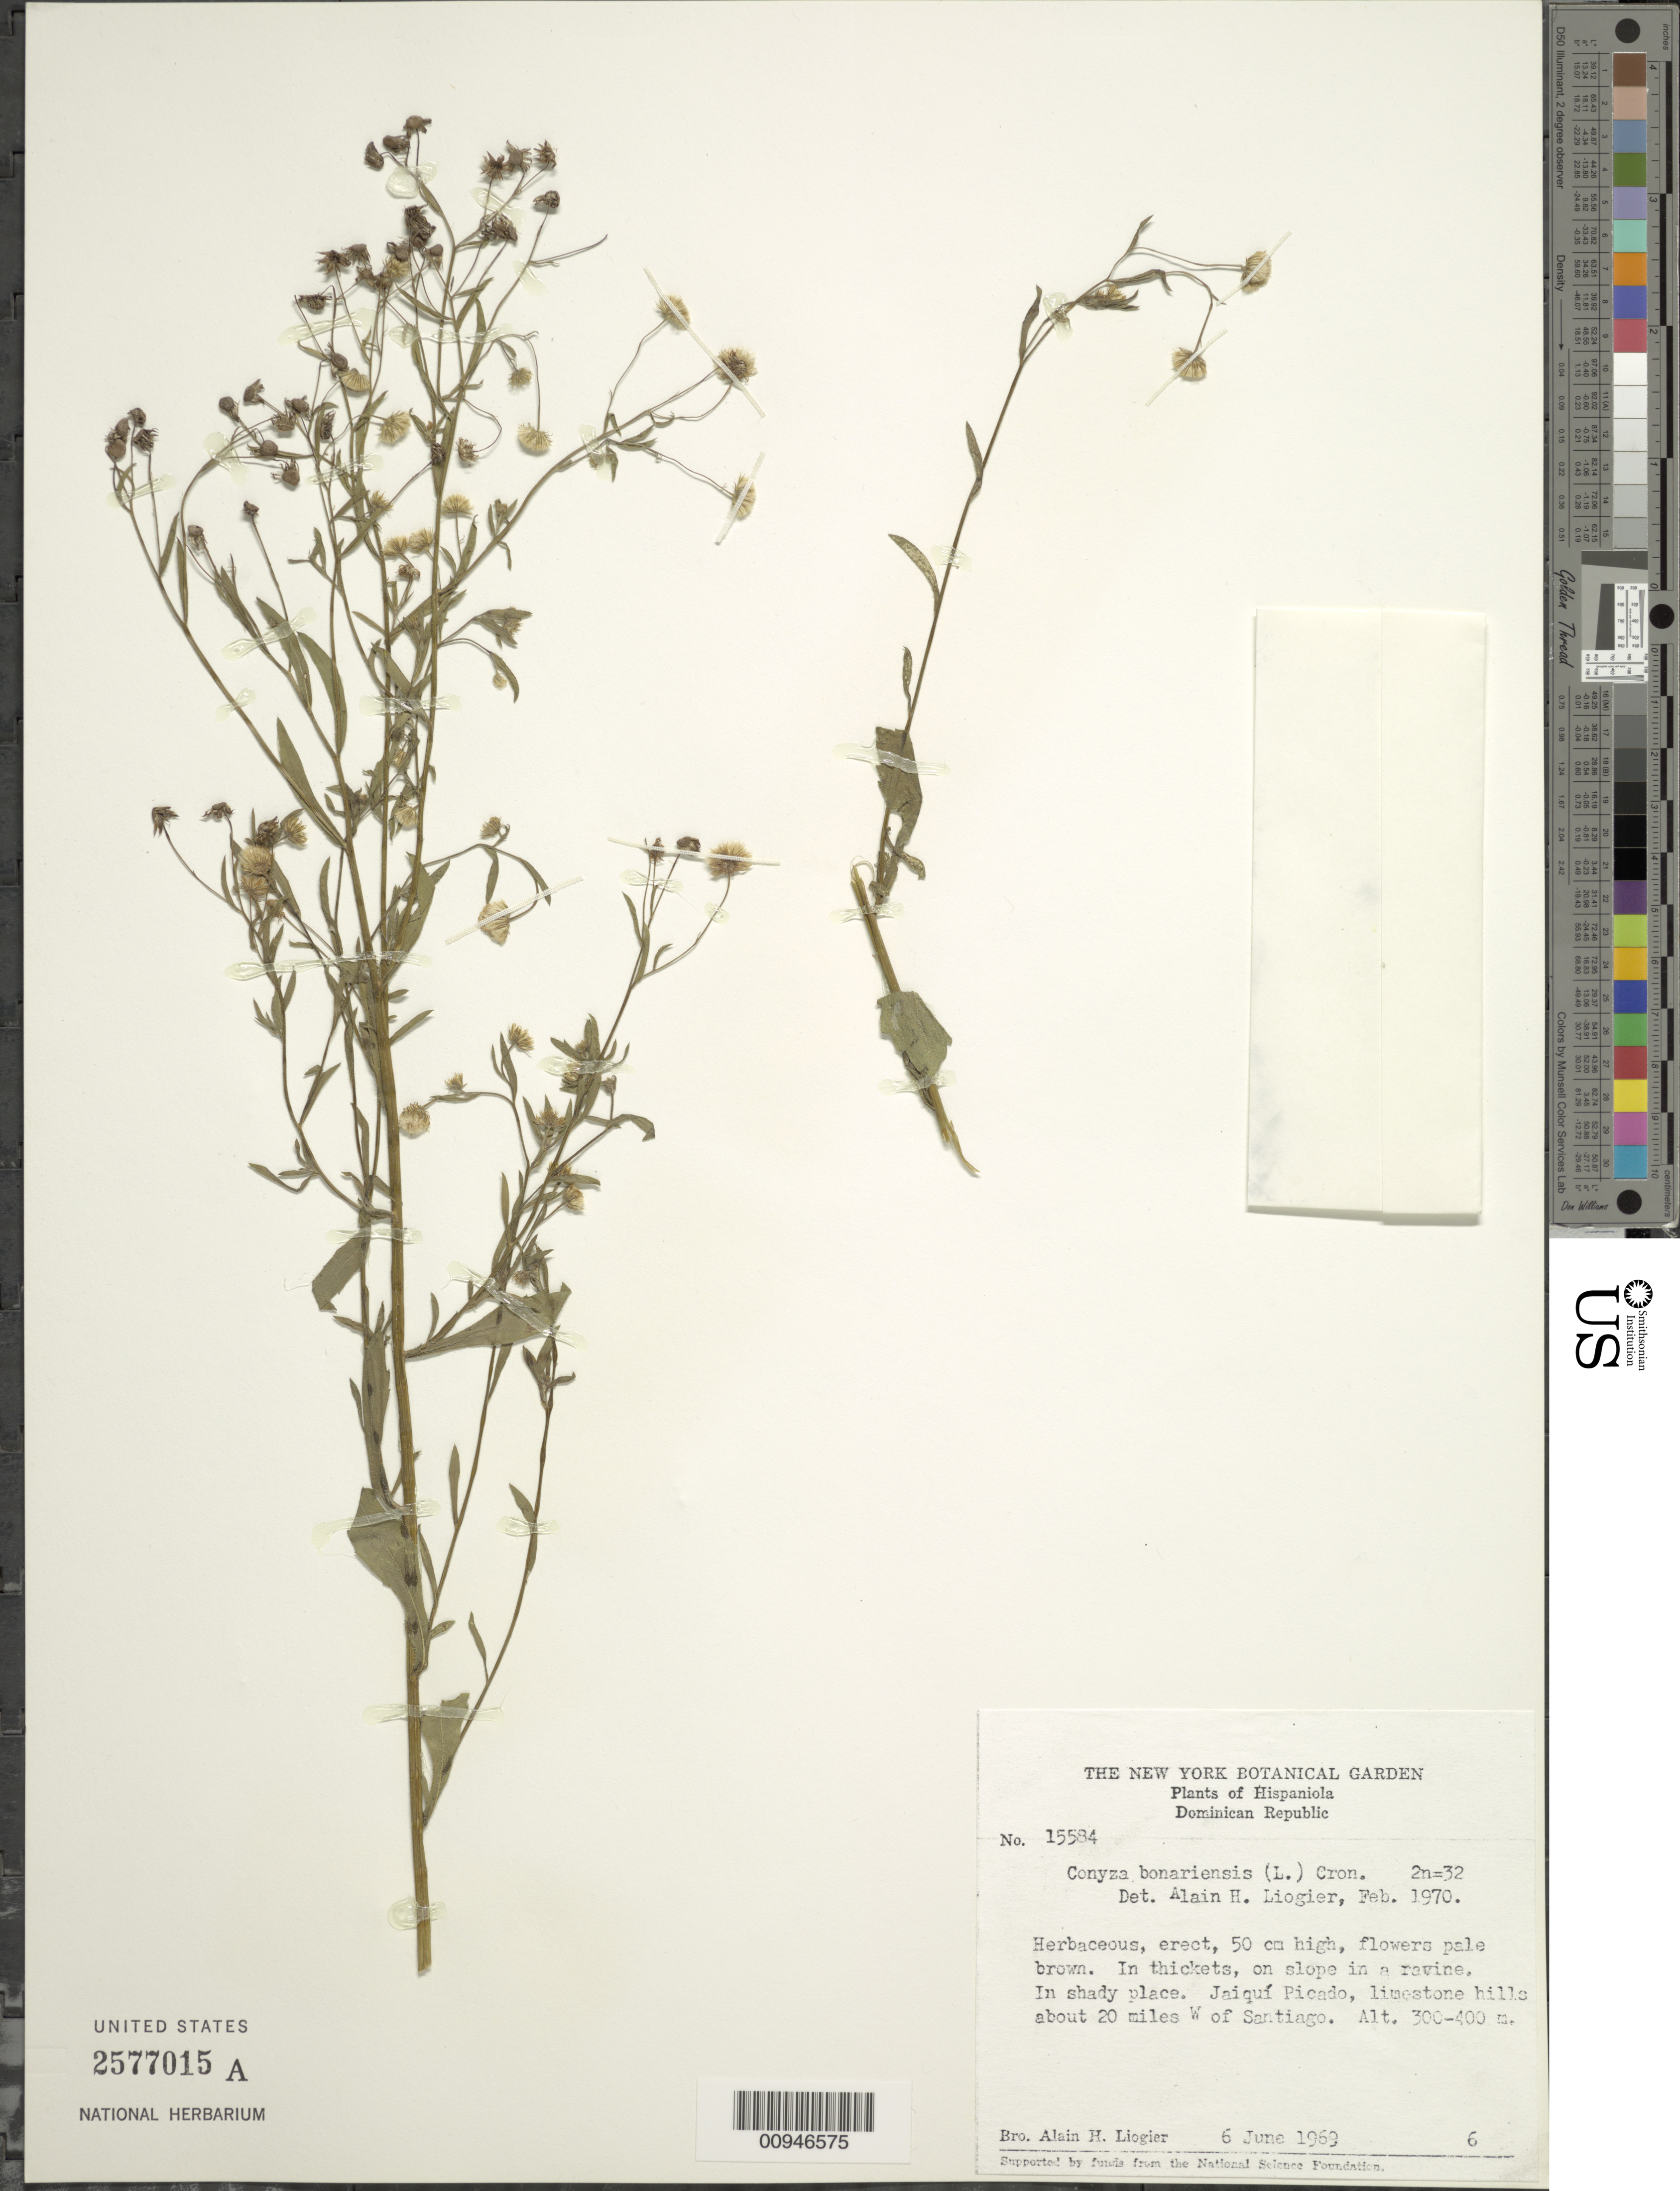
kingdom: Plantae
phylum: Tracheophyta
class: Magnoliopsida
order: Asterales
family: Asteraceae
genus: Conyza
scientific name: Conyza laevigata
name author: (Rich.) Pruski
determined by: Liogier, Alain H.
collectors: A. H. Liogier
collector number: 15584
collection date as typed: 06 Jun 1969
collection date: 1969-06-06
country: Dominican Republic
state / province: Santiago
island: Hispaniola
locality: Jaiquí Picado, about 20 W of Santiago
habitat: In thickets, on slope in a ravine, in shady place in limestone hills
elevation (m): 300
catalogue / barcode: US 2577015